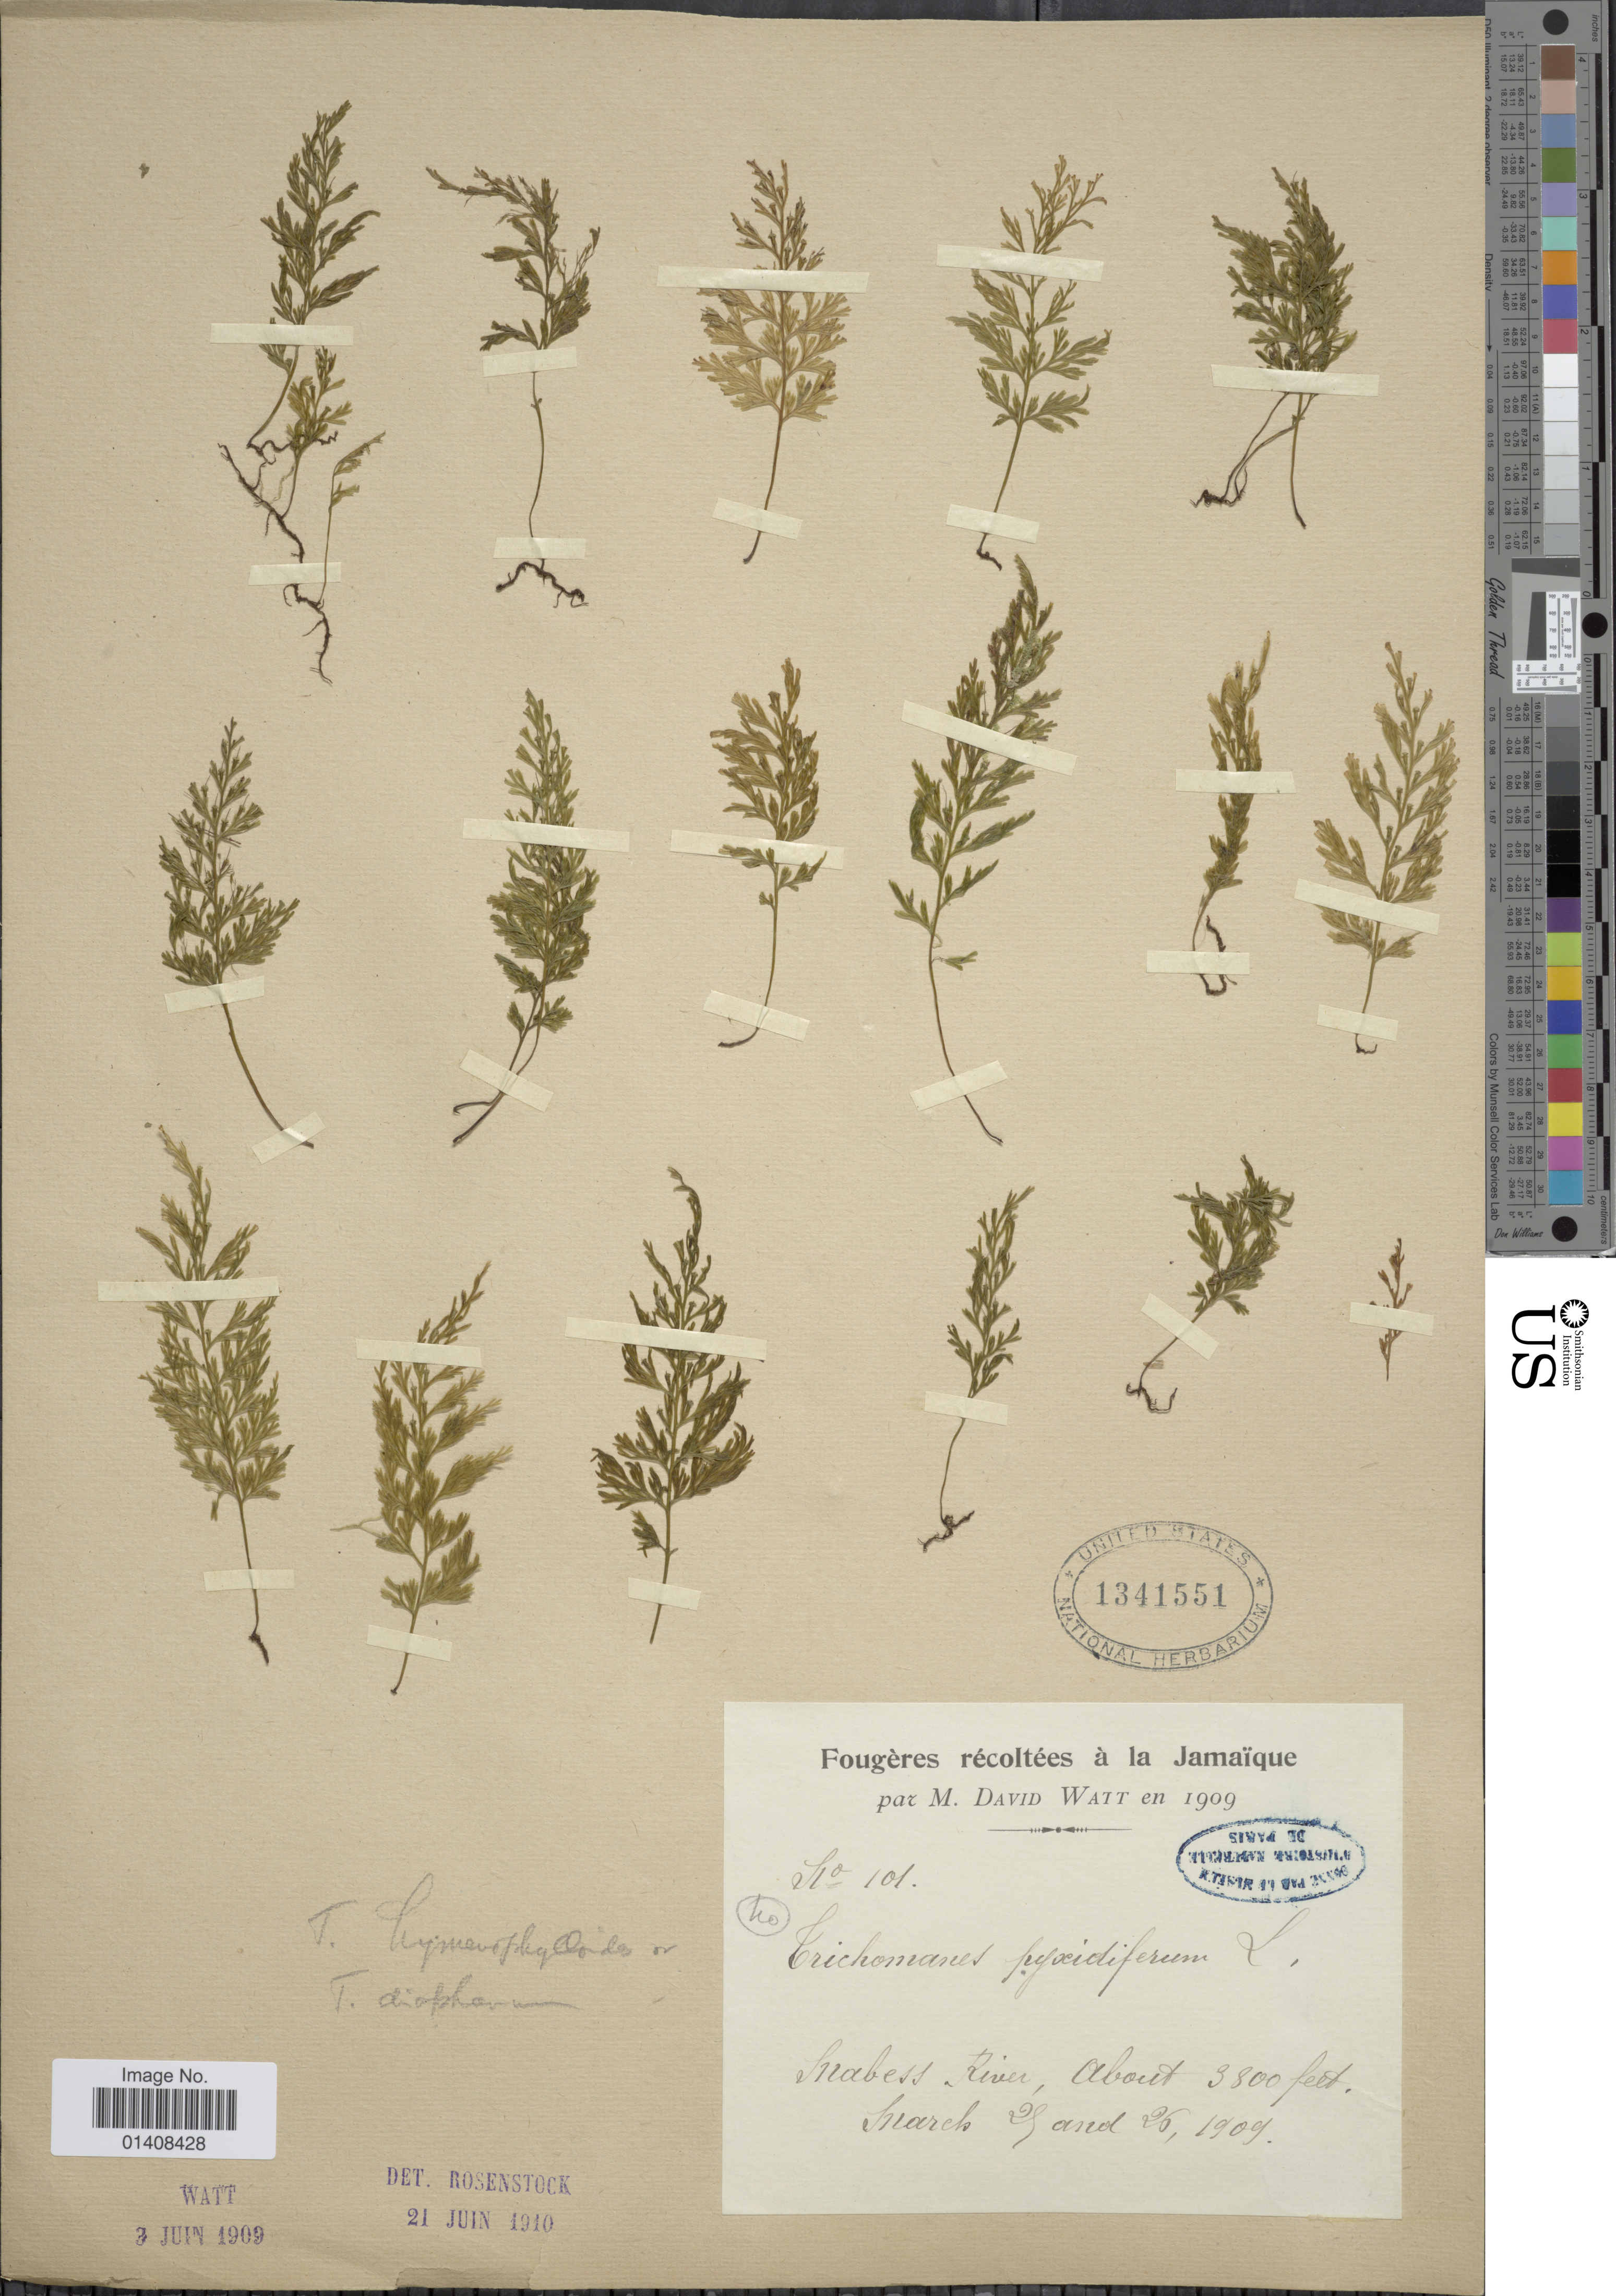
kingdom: Plantae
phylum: Tracheophyta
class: Polypodiopsida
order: Hymenophyllales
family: Hymenophyllaceae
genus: Trichomanes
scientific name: Trichomanes sp.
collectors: M. Watt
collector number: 101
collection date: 1909-03-25/1909-03-26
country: Jamaica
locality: Inabess river, about 3800 feet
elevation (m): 1158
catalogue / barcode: US 1341551